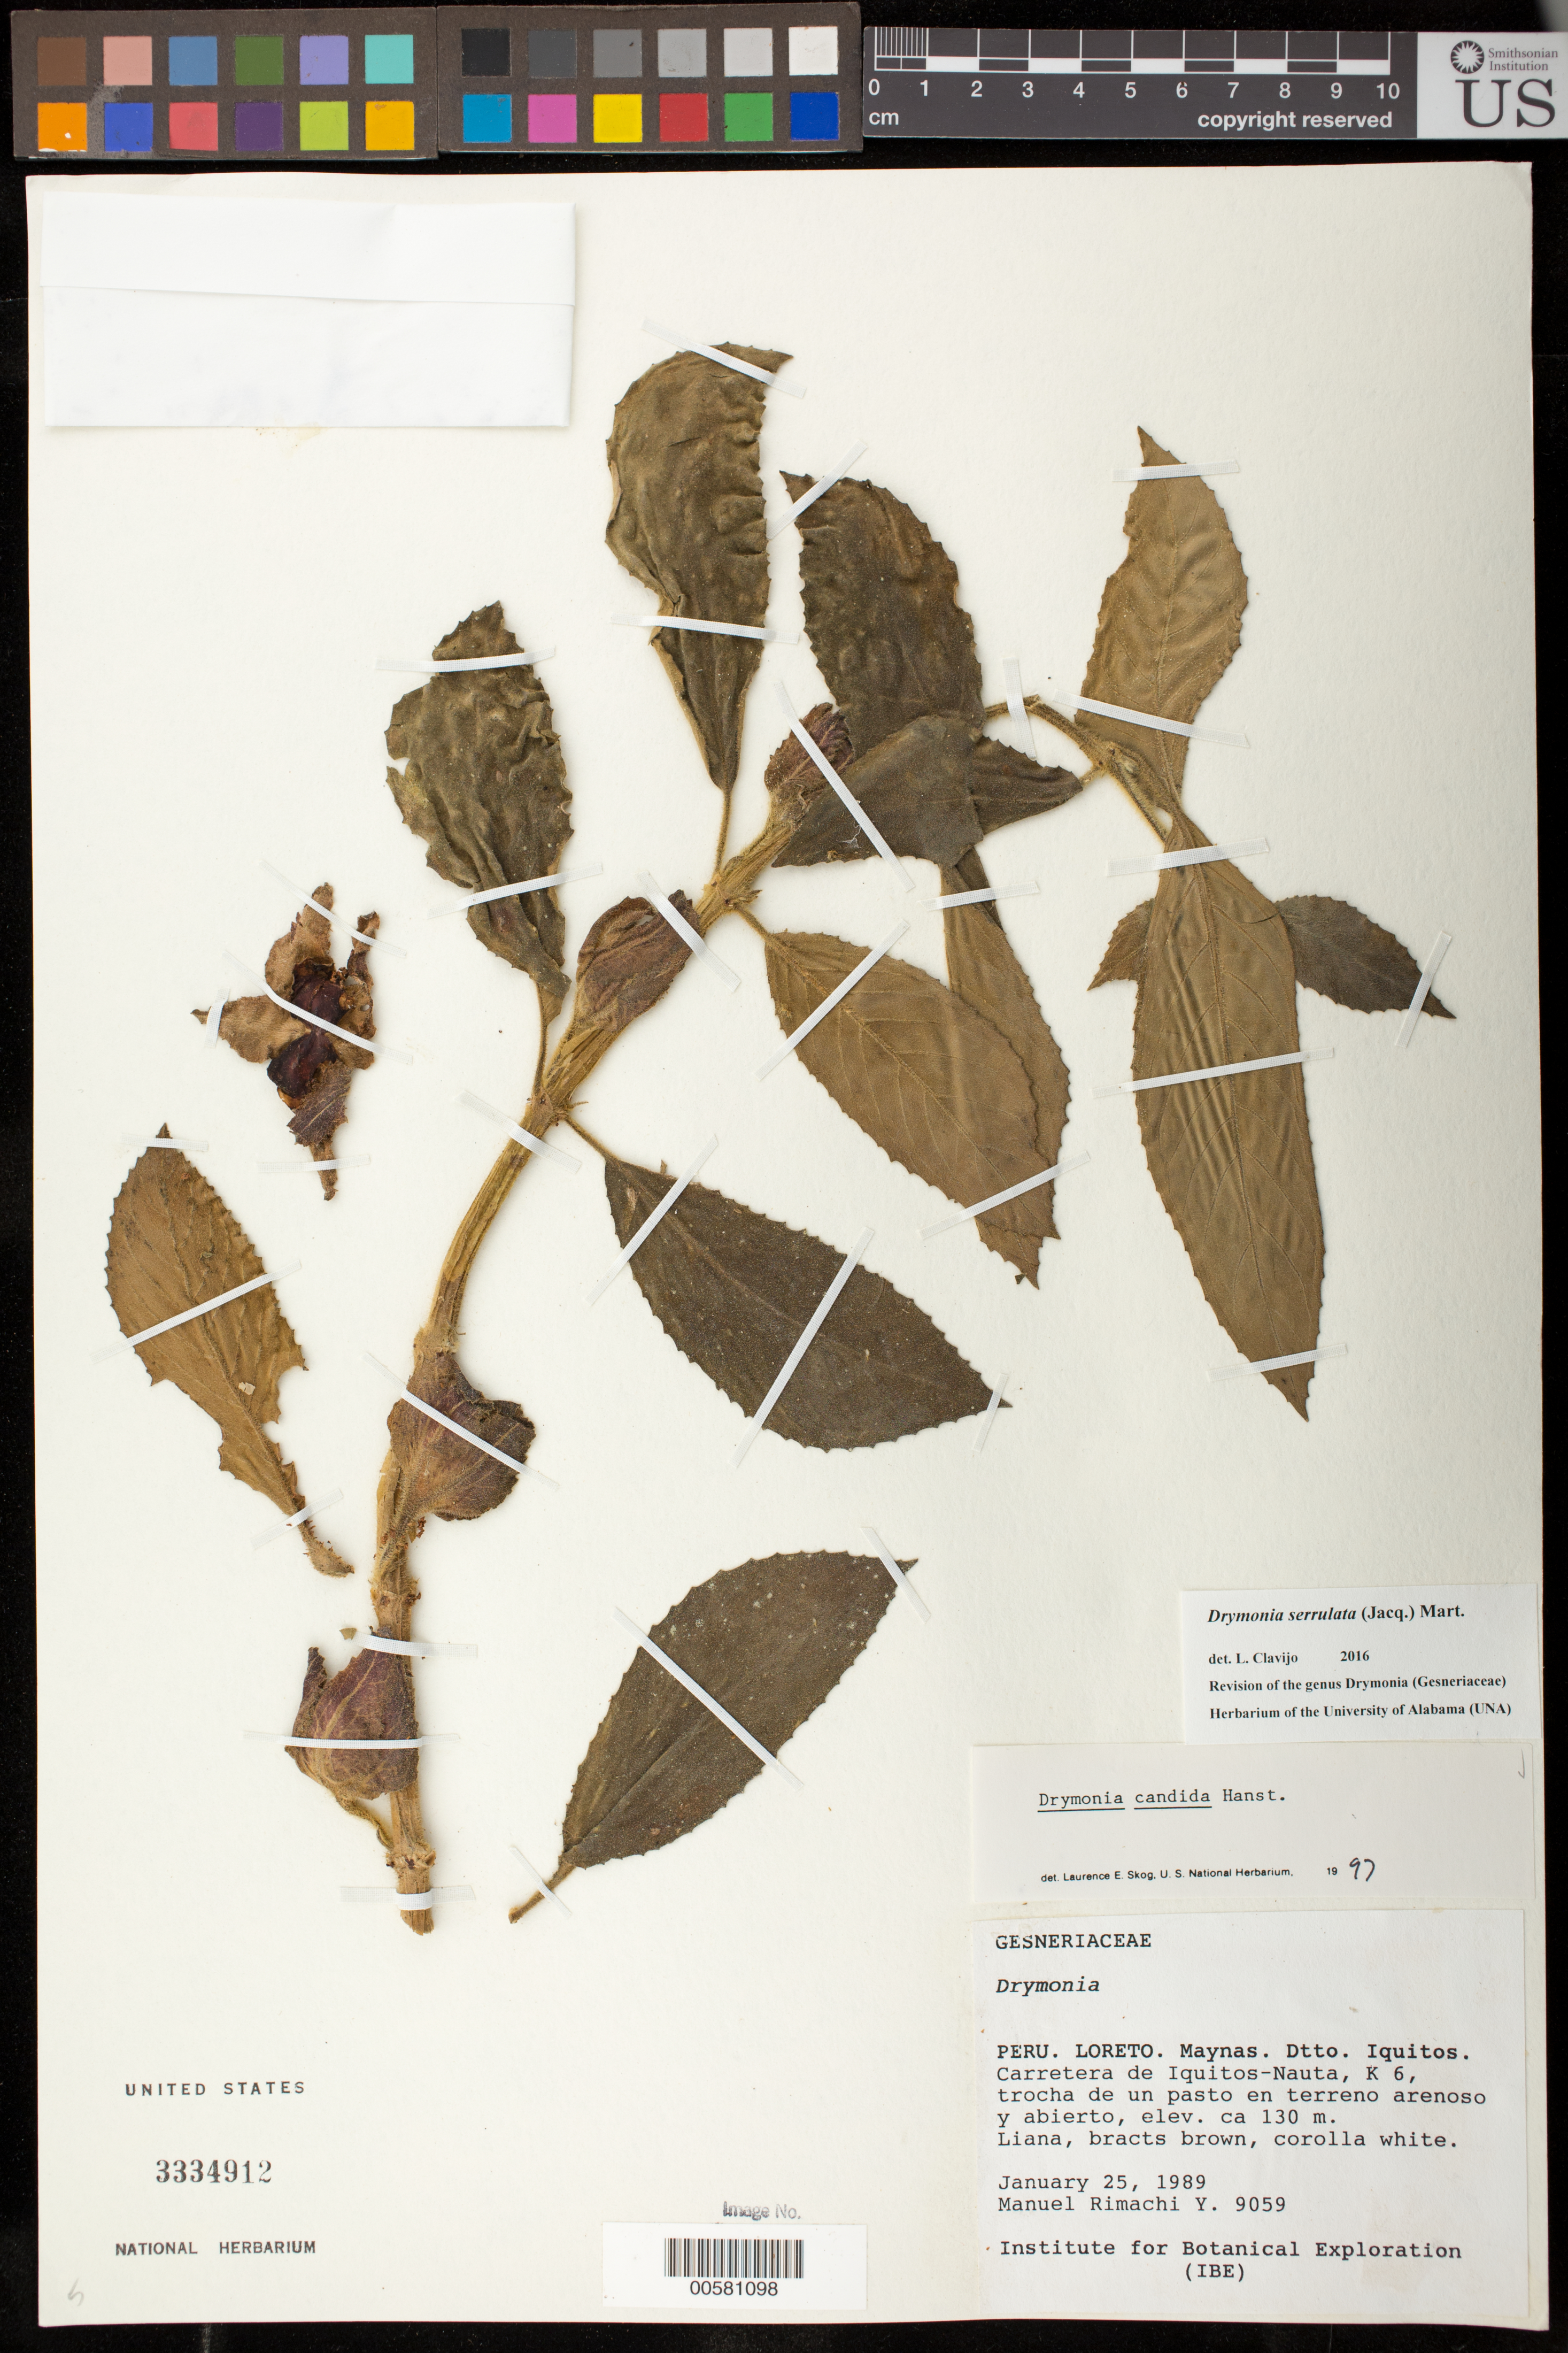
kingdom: Plantae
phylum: Tracheophyta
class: Magnoliopsida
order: Lamiales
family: Gesneriaceae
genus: Drymonia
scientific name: Drymonia serrulata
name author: (Jacq.) Mart.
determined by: Clavijo, L.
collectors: M. Rimachi Y.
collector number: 9059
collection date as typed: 25 Jan 1989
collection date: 1989-01-25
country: Peru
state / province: Loreto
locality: Prov. Maynas, Dtto. Iquitos; Carretera de Iquitos - Nauta, K 6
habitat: trocha de un pasto en terreno arenoso y abierto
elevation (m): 130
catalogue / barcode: US 3334912